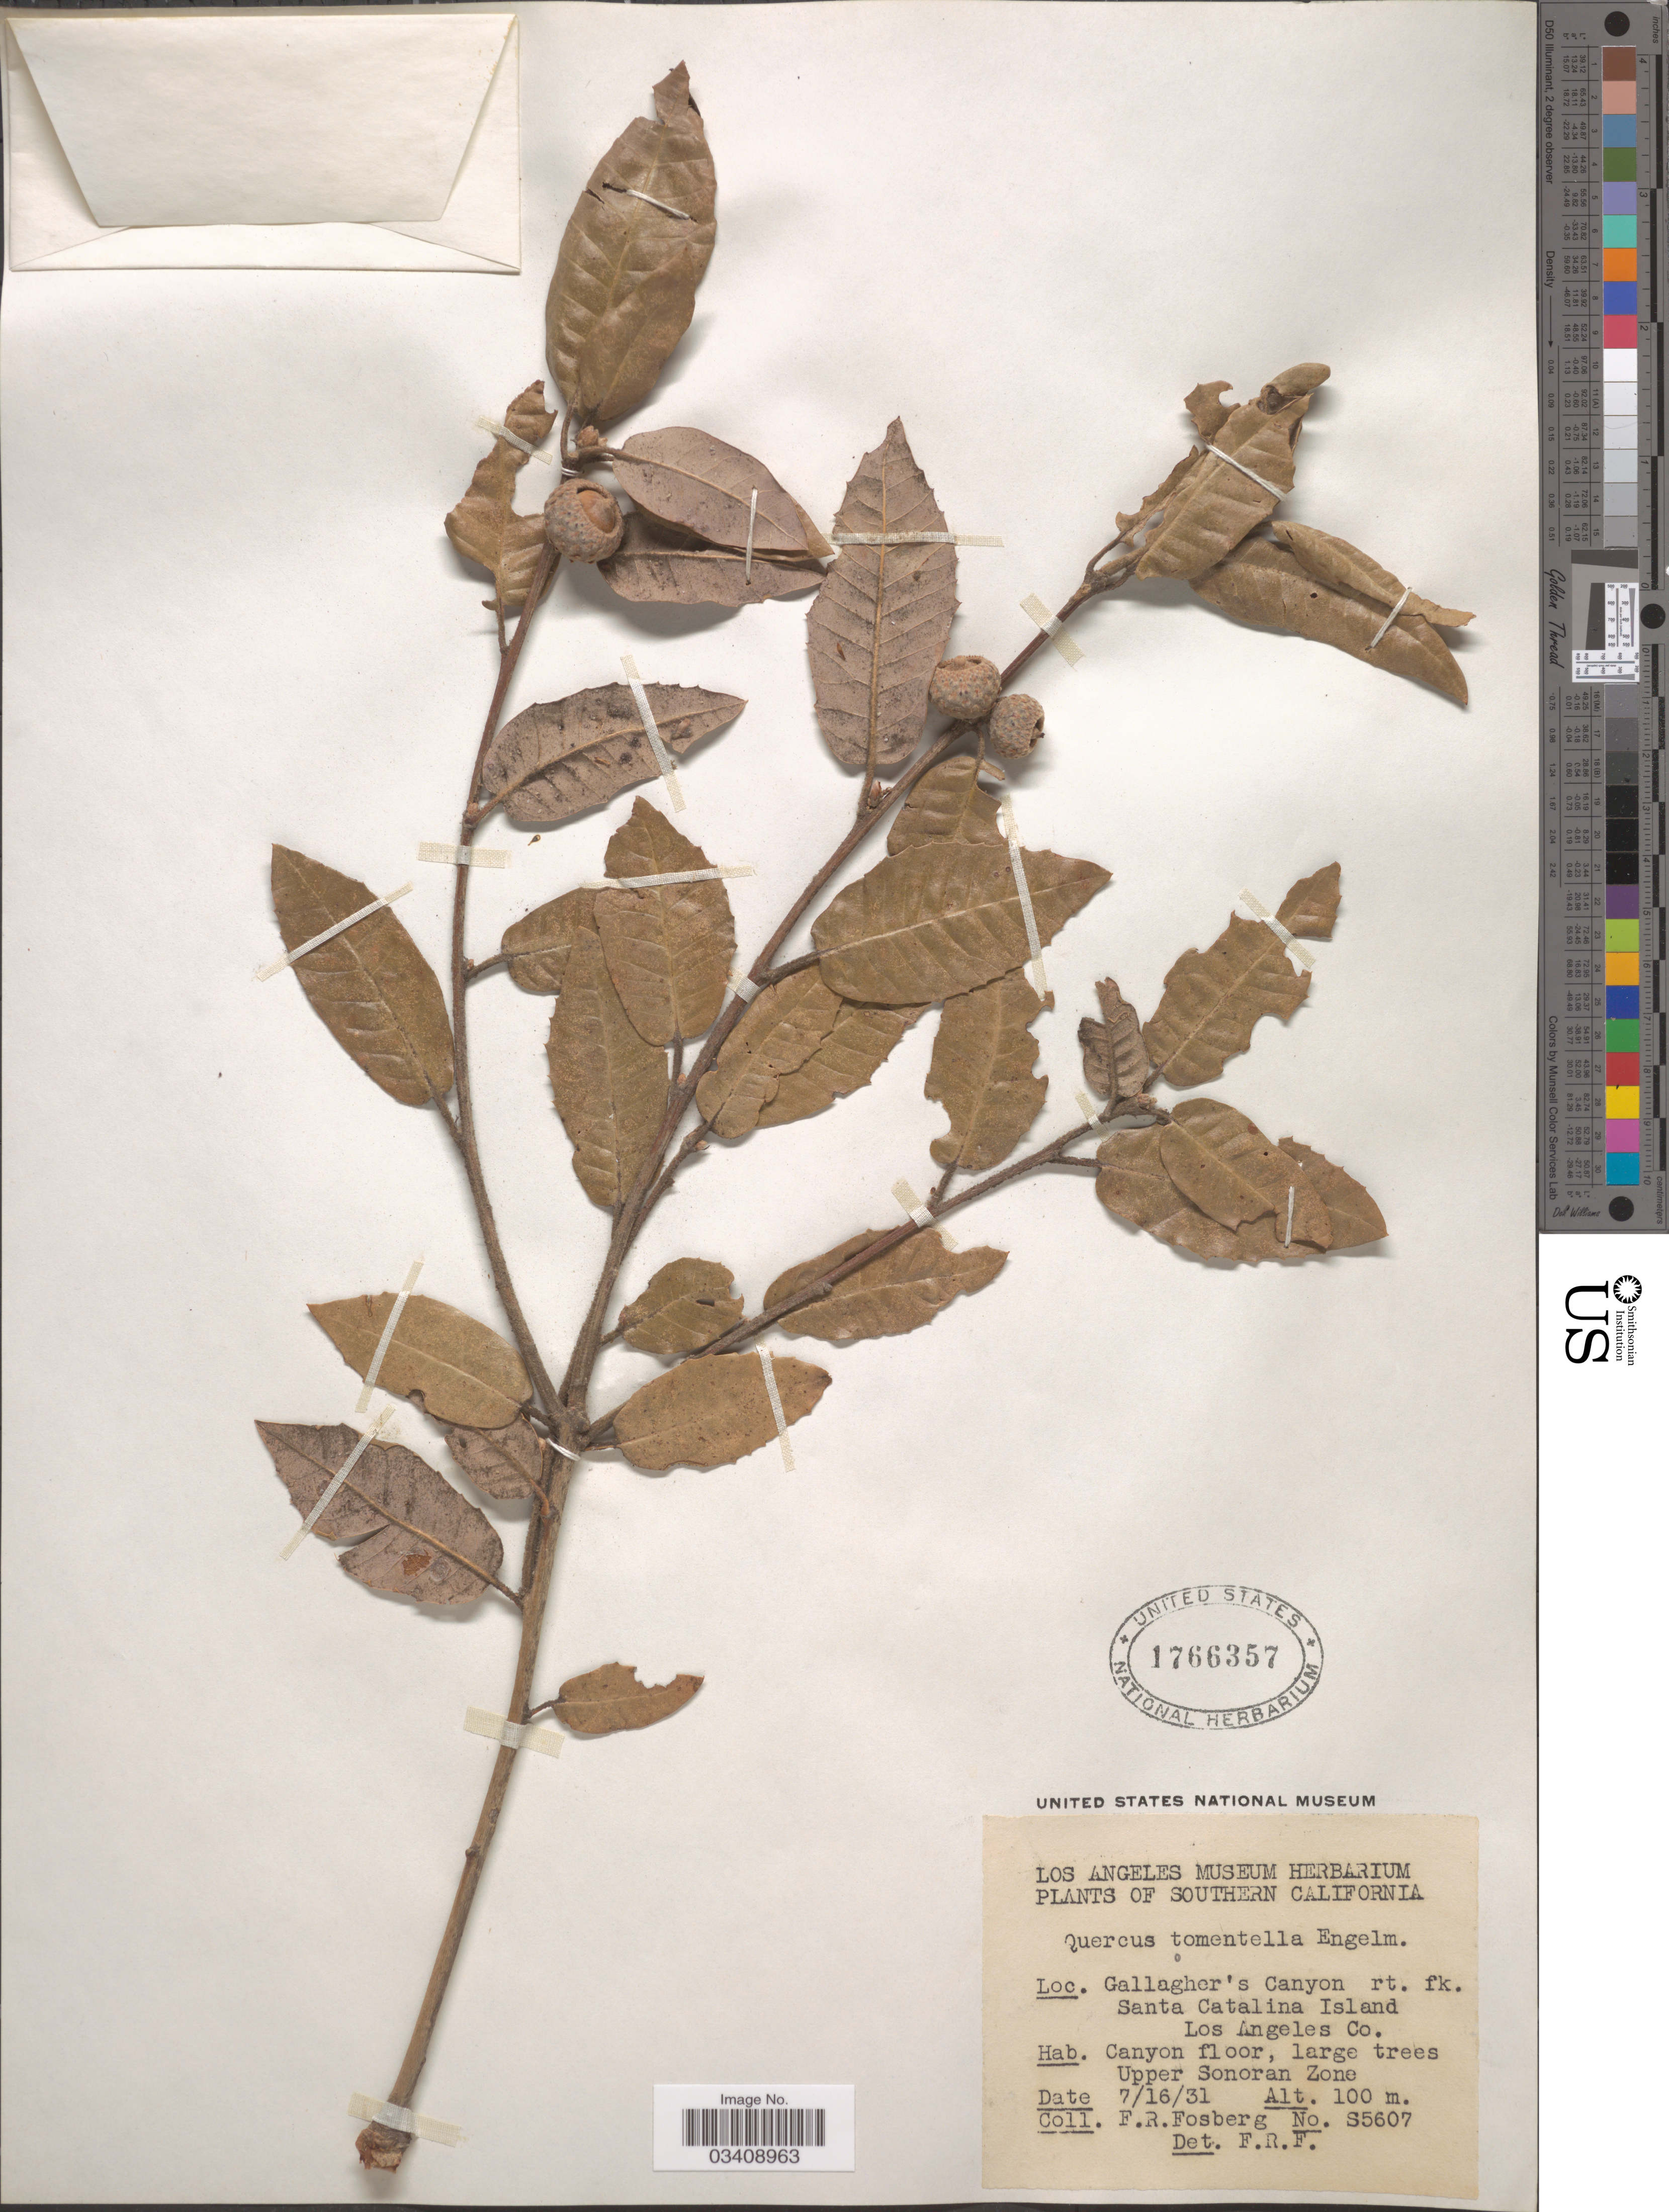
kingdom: Plantae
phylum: Tracheophyta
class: Magnoliopsida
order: Fagales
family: Fagaceae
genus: Quercus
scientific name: Quercus tomentella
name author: Engelm.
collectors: F. R. Fosberg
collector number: S5607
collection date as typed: Transcribed d/m/y: 16/7/31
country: United States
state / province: California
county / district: Los Angeles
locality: Southern California. Gallagher's Canyon rt. fk. Santa Catalina Island Los Angeles Co. Canyon floor, larger trees Upper Sonoran Zone.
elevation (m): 100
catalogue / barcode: US 1766357